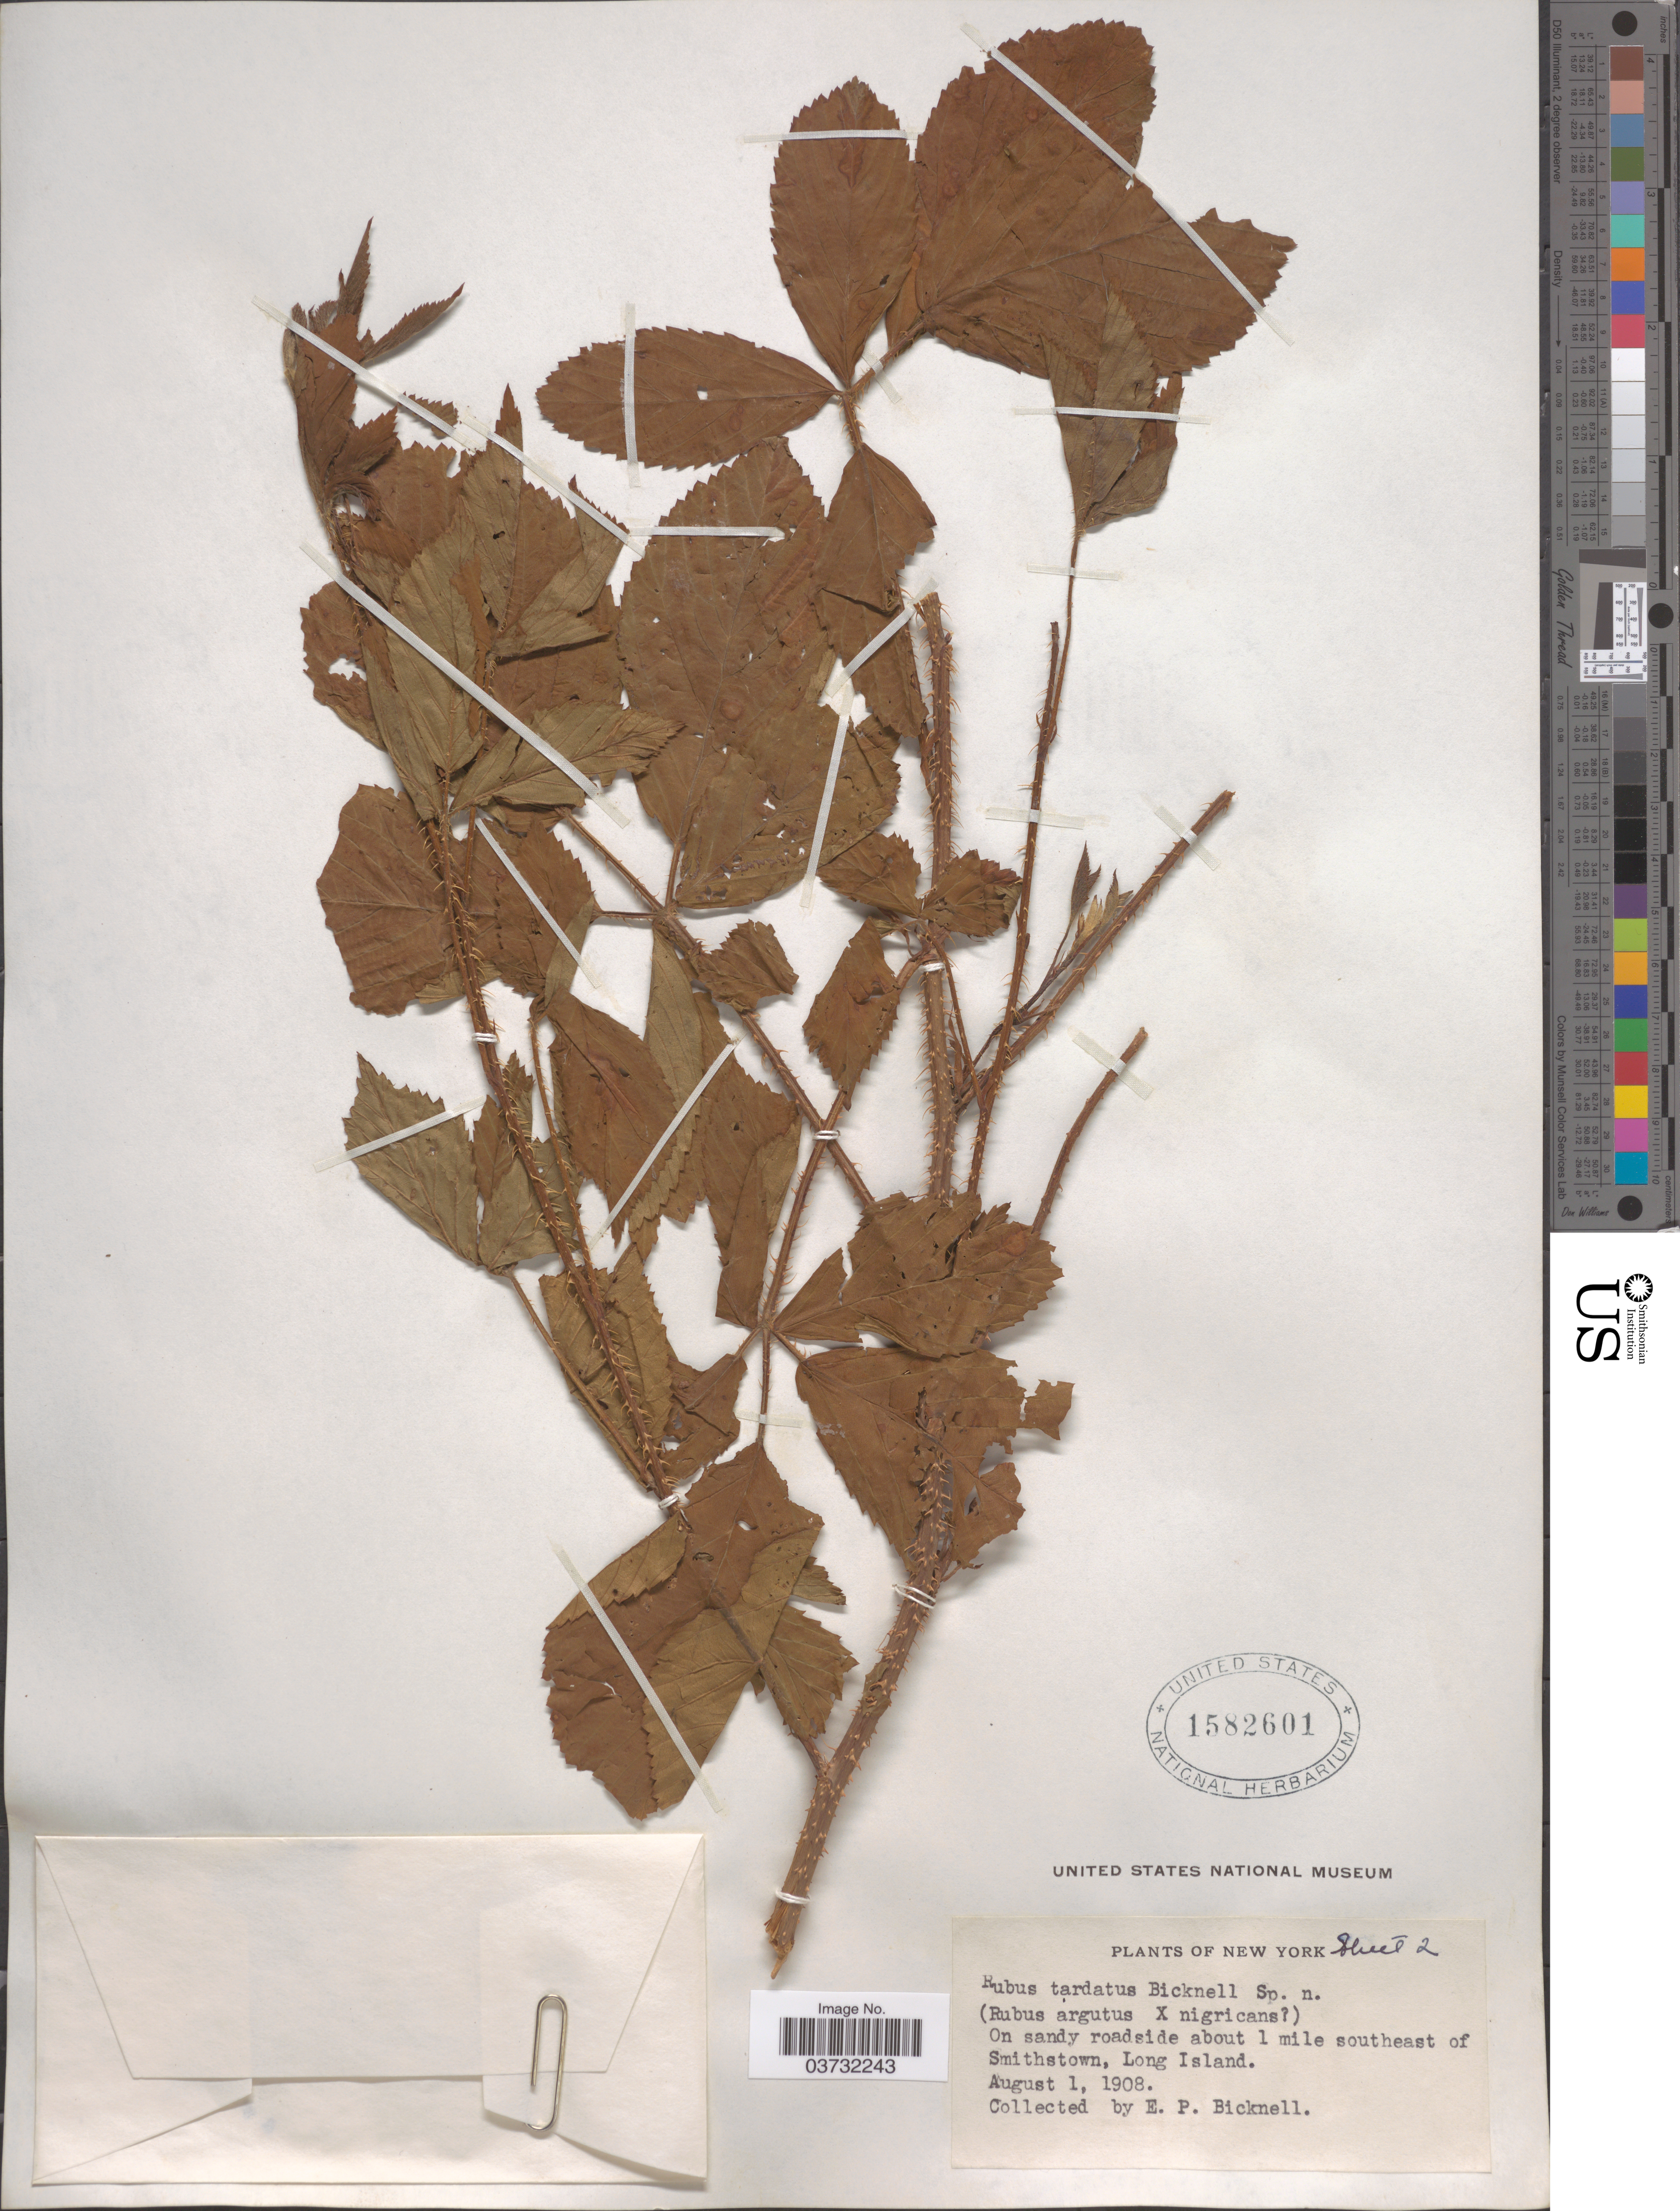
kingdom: Plantae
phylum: Tracheophyta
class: Magnoliopsida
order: Rosales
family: Rosaceae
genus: Rubus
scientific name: Rubus tardatus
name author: Blanch.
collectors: E. P. Bicknell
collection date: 1908-08-01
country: United States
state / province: New York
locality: On sandy roadside about 1 mile southeast of Smithstown, Long Island.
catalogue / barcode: US 1582601